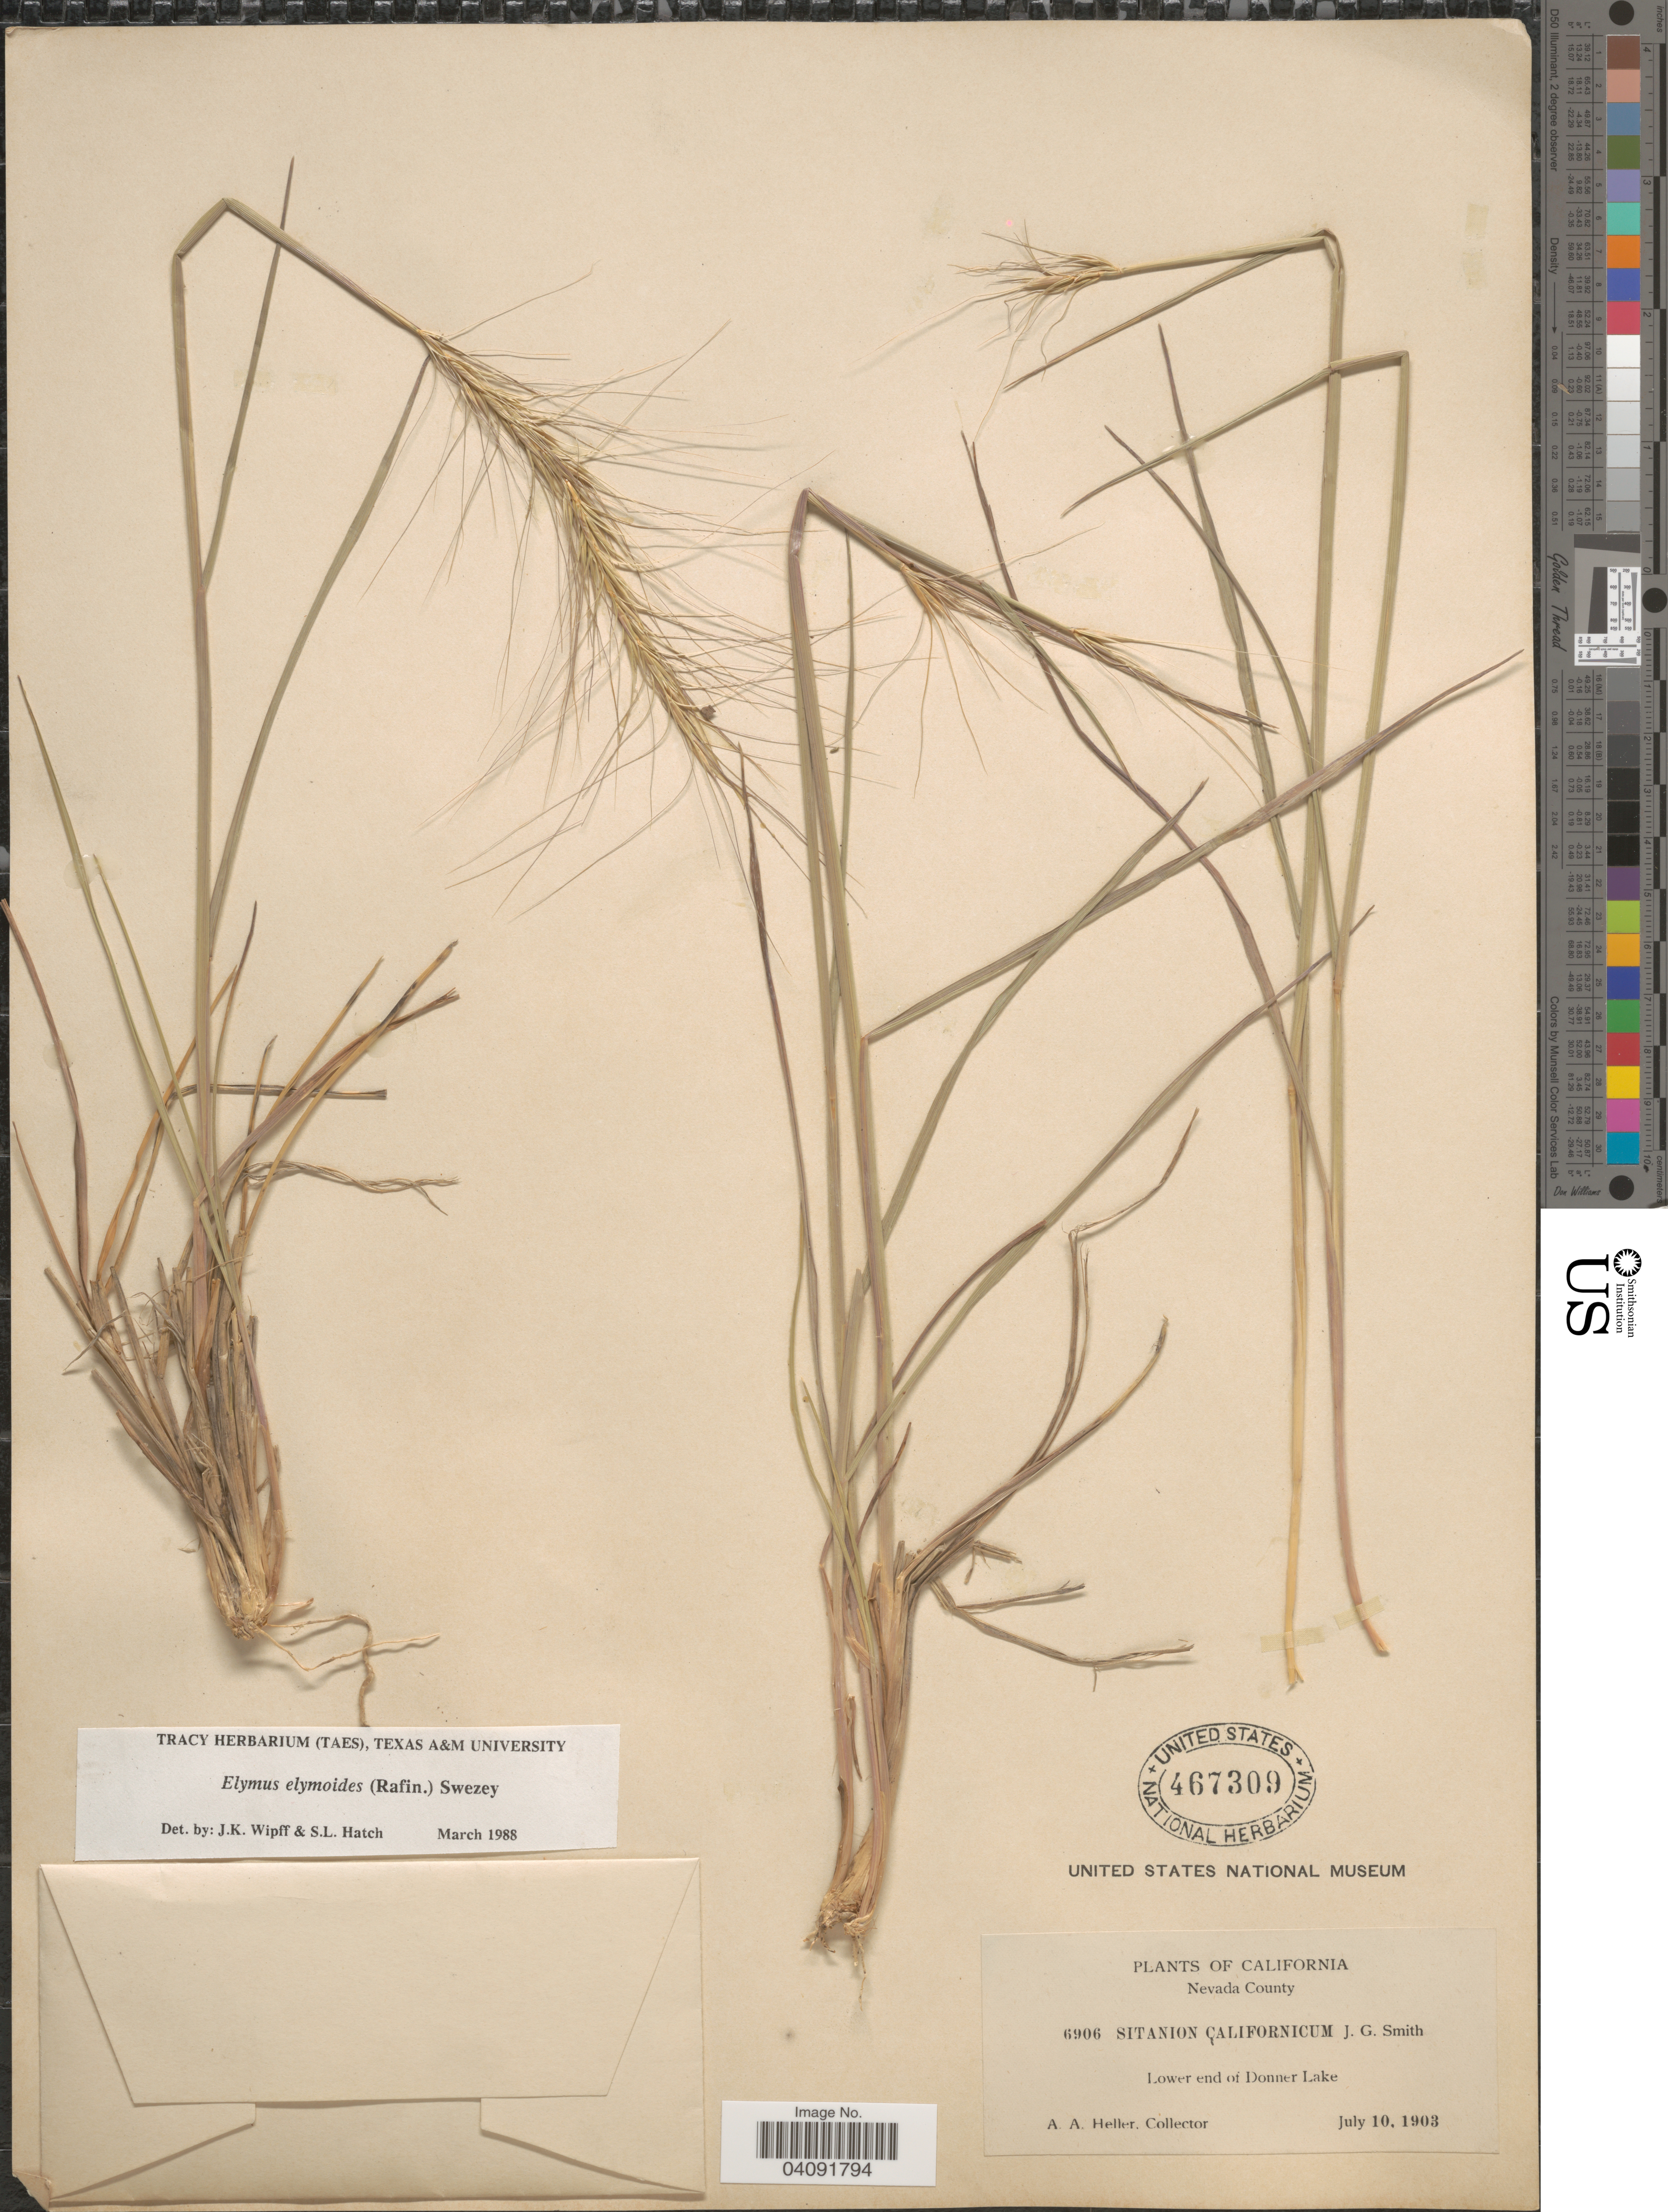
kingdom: Plantae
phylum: Tracheophyta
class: Liliopsida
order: Poales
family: Poaceae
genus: Elymus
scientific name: Elymus elymoides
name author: (Raf.) Swezey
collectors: A. A. Heller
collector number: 6906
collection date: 1903-07-10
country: United States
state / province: California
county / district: Nevada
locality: Nevada County. Lower end of Donner Lake.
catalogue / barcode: US 467309